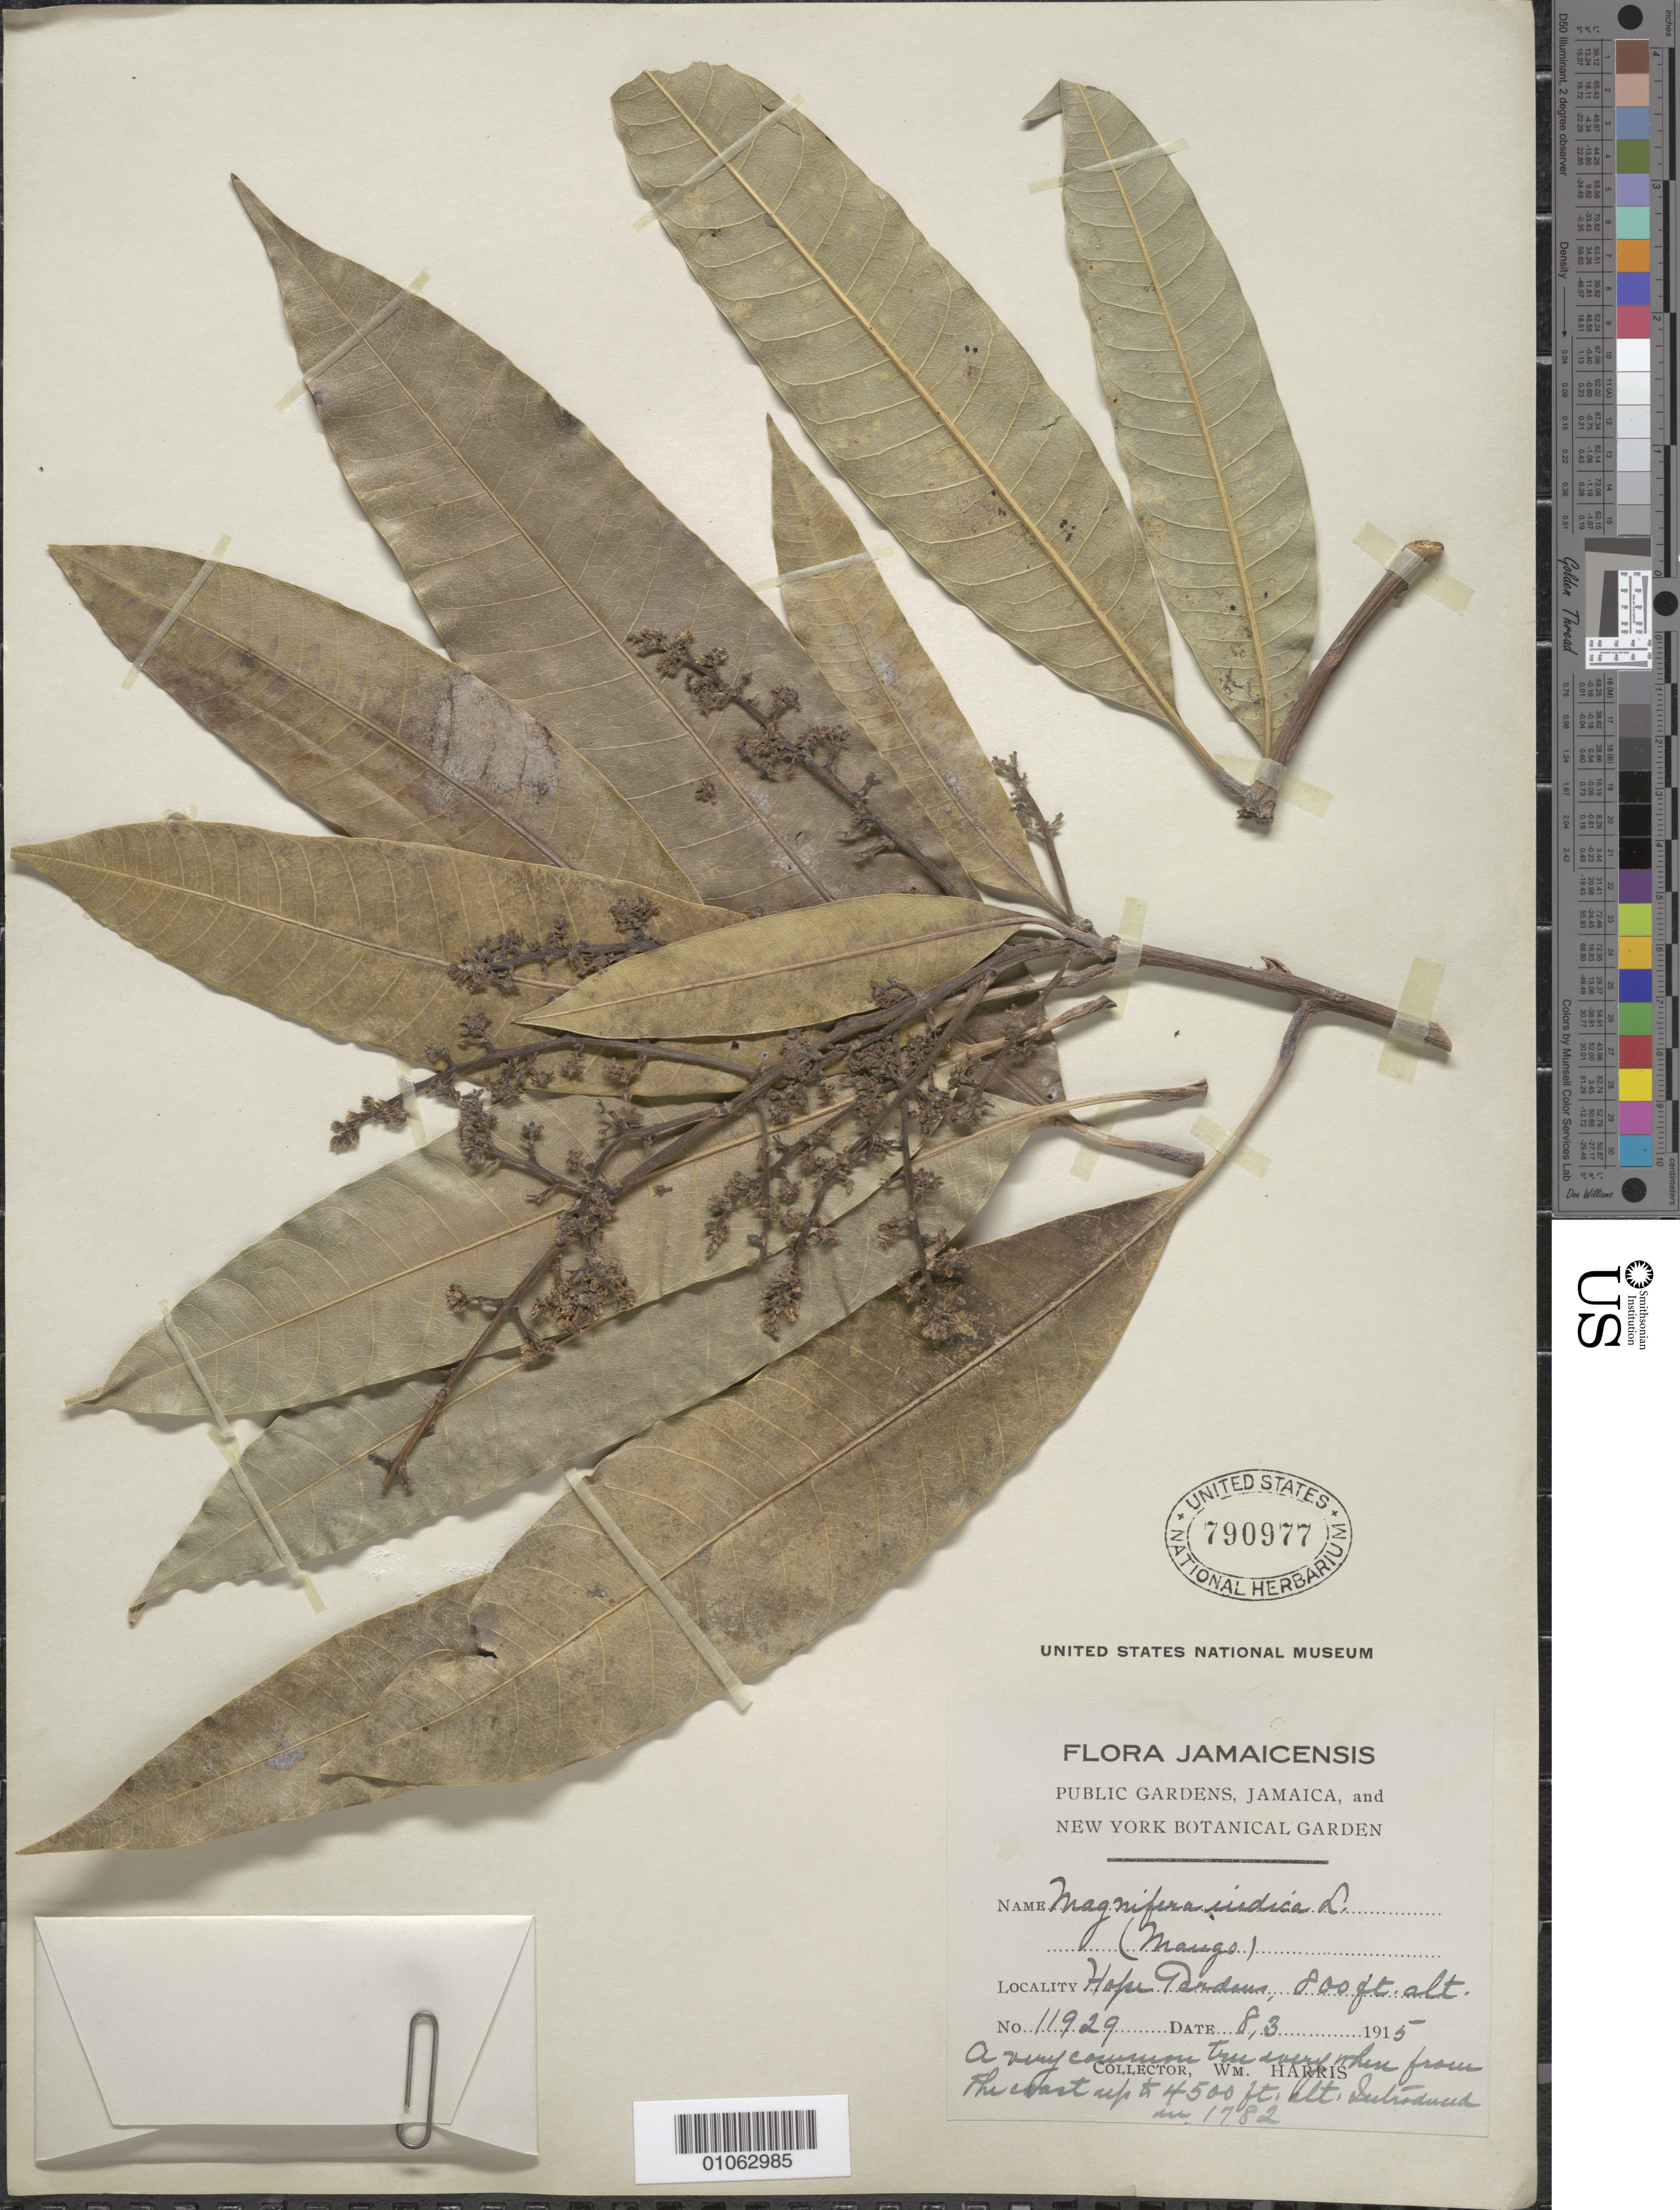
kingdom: Plantae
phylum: Tracheophyta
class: Magnoliopsida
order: Sapindales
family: Anacardiaceae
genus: Mangifera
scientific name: Mangifera indica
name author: L.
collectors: W. Harris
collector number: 11929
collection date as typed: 03 Aug 1915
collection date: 1915-08-03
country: Jamaica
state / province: Kingston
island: Jamaica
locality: Hope Gardens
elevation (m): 244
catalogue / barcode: US 790977